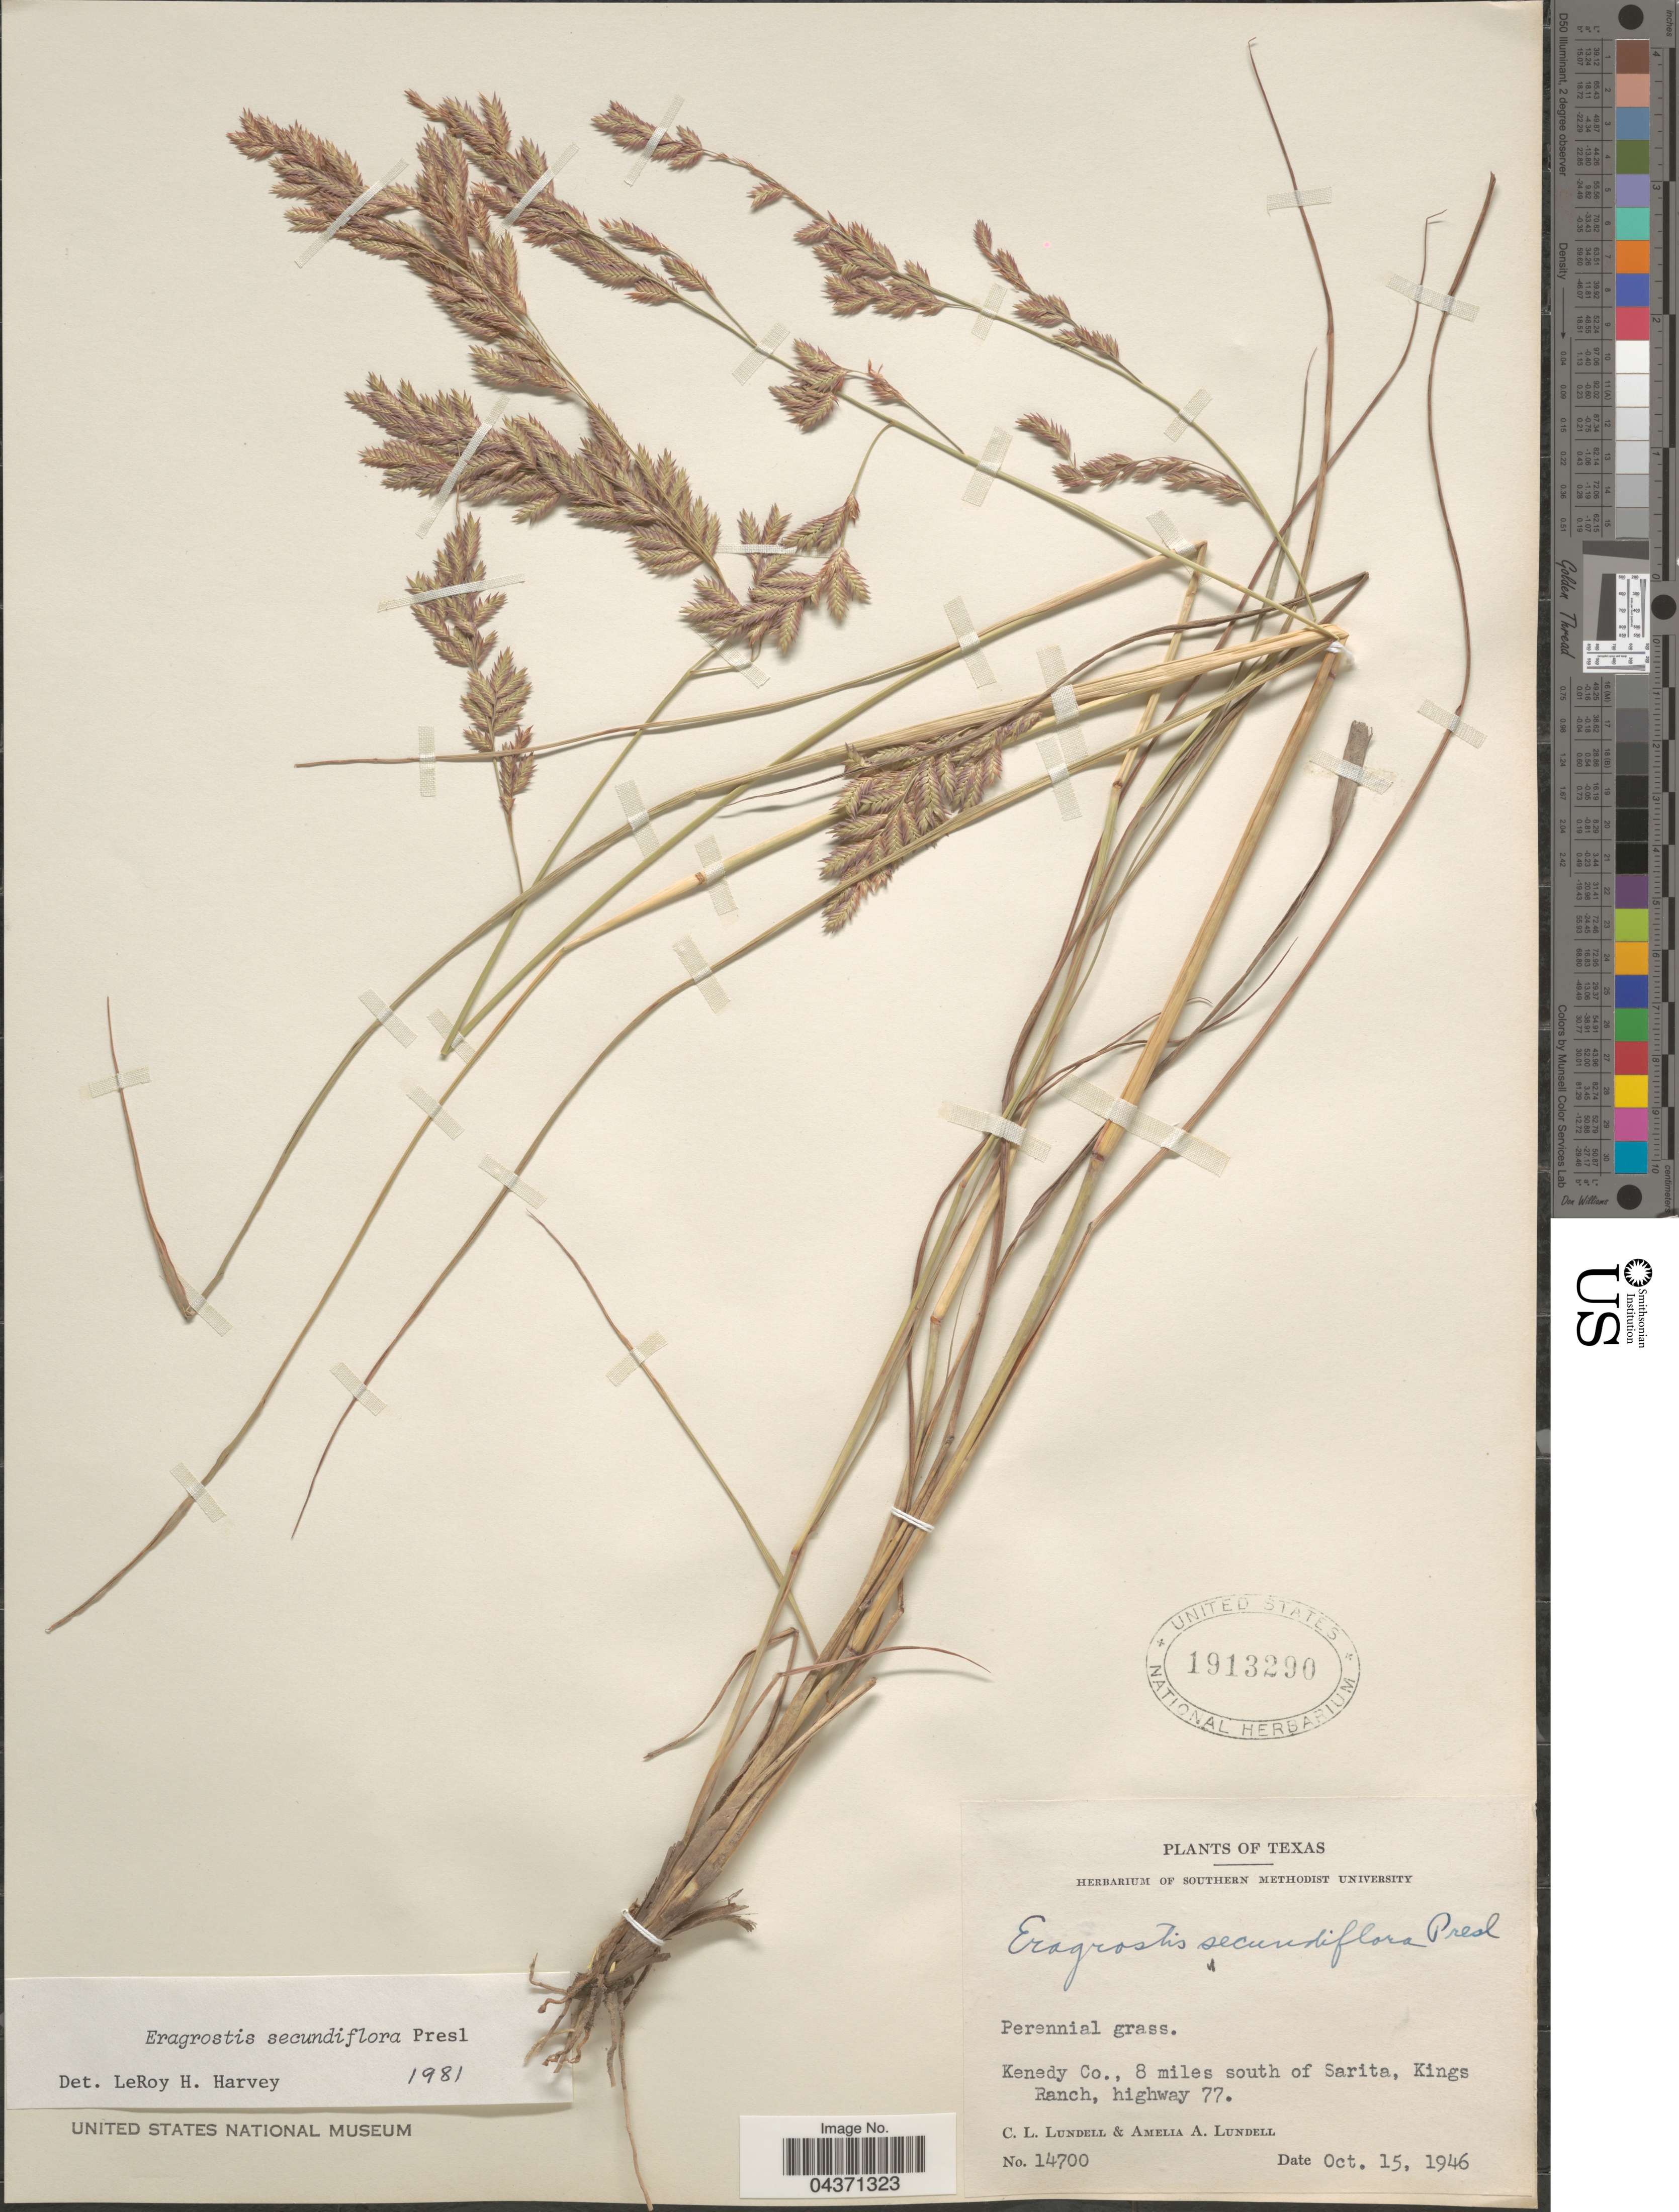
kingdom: Plantae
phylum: Tracheophyta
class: Liliopsida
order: Poales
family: Poaceae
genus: Eragrostis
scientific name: Eragrostis secundiflora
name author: J. Presl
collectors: C. L. Lundell & A. A. Lundell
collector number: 14700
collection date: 1946-10-15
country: United States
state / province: Texas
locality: Kenedy Co., 8 miles south of Sarita, Kings Ranch, highway 77.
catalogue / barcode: US 1913290